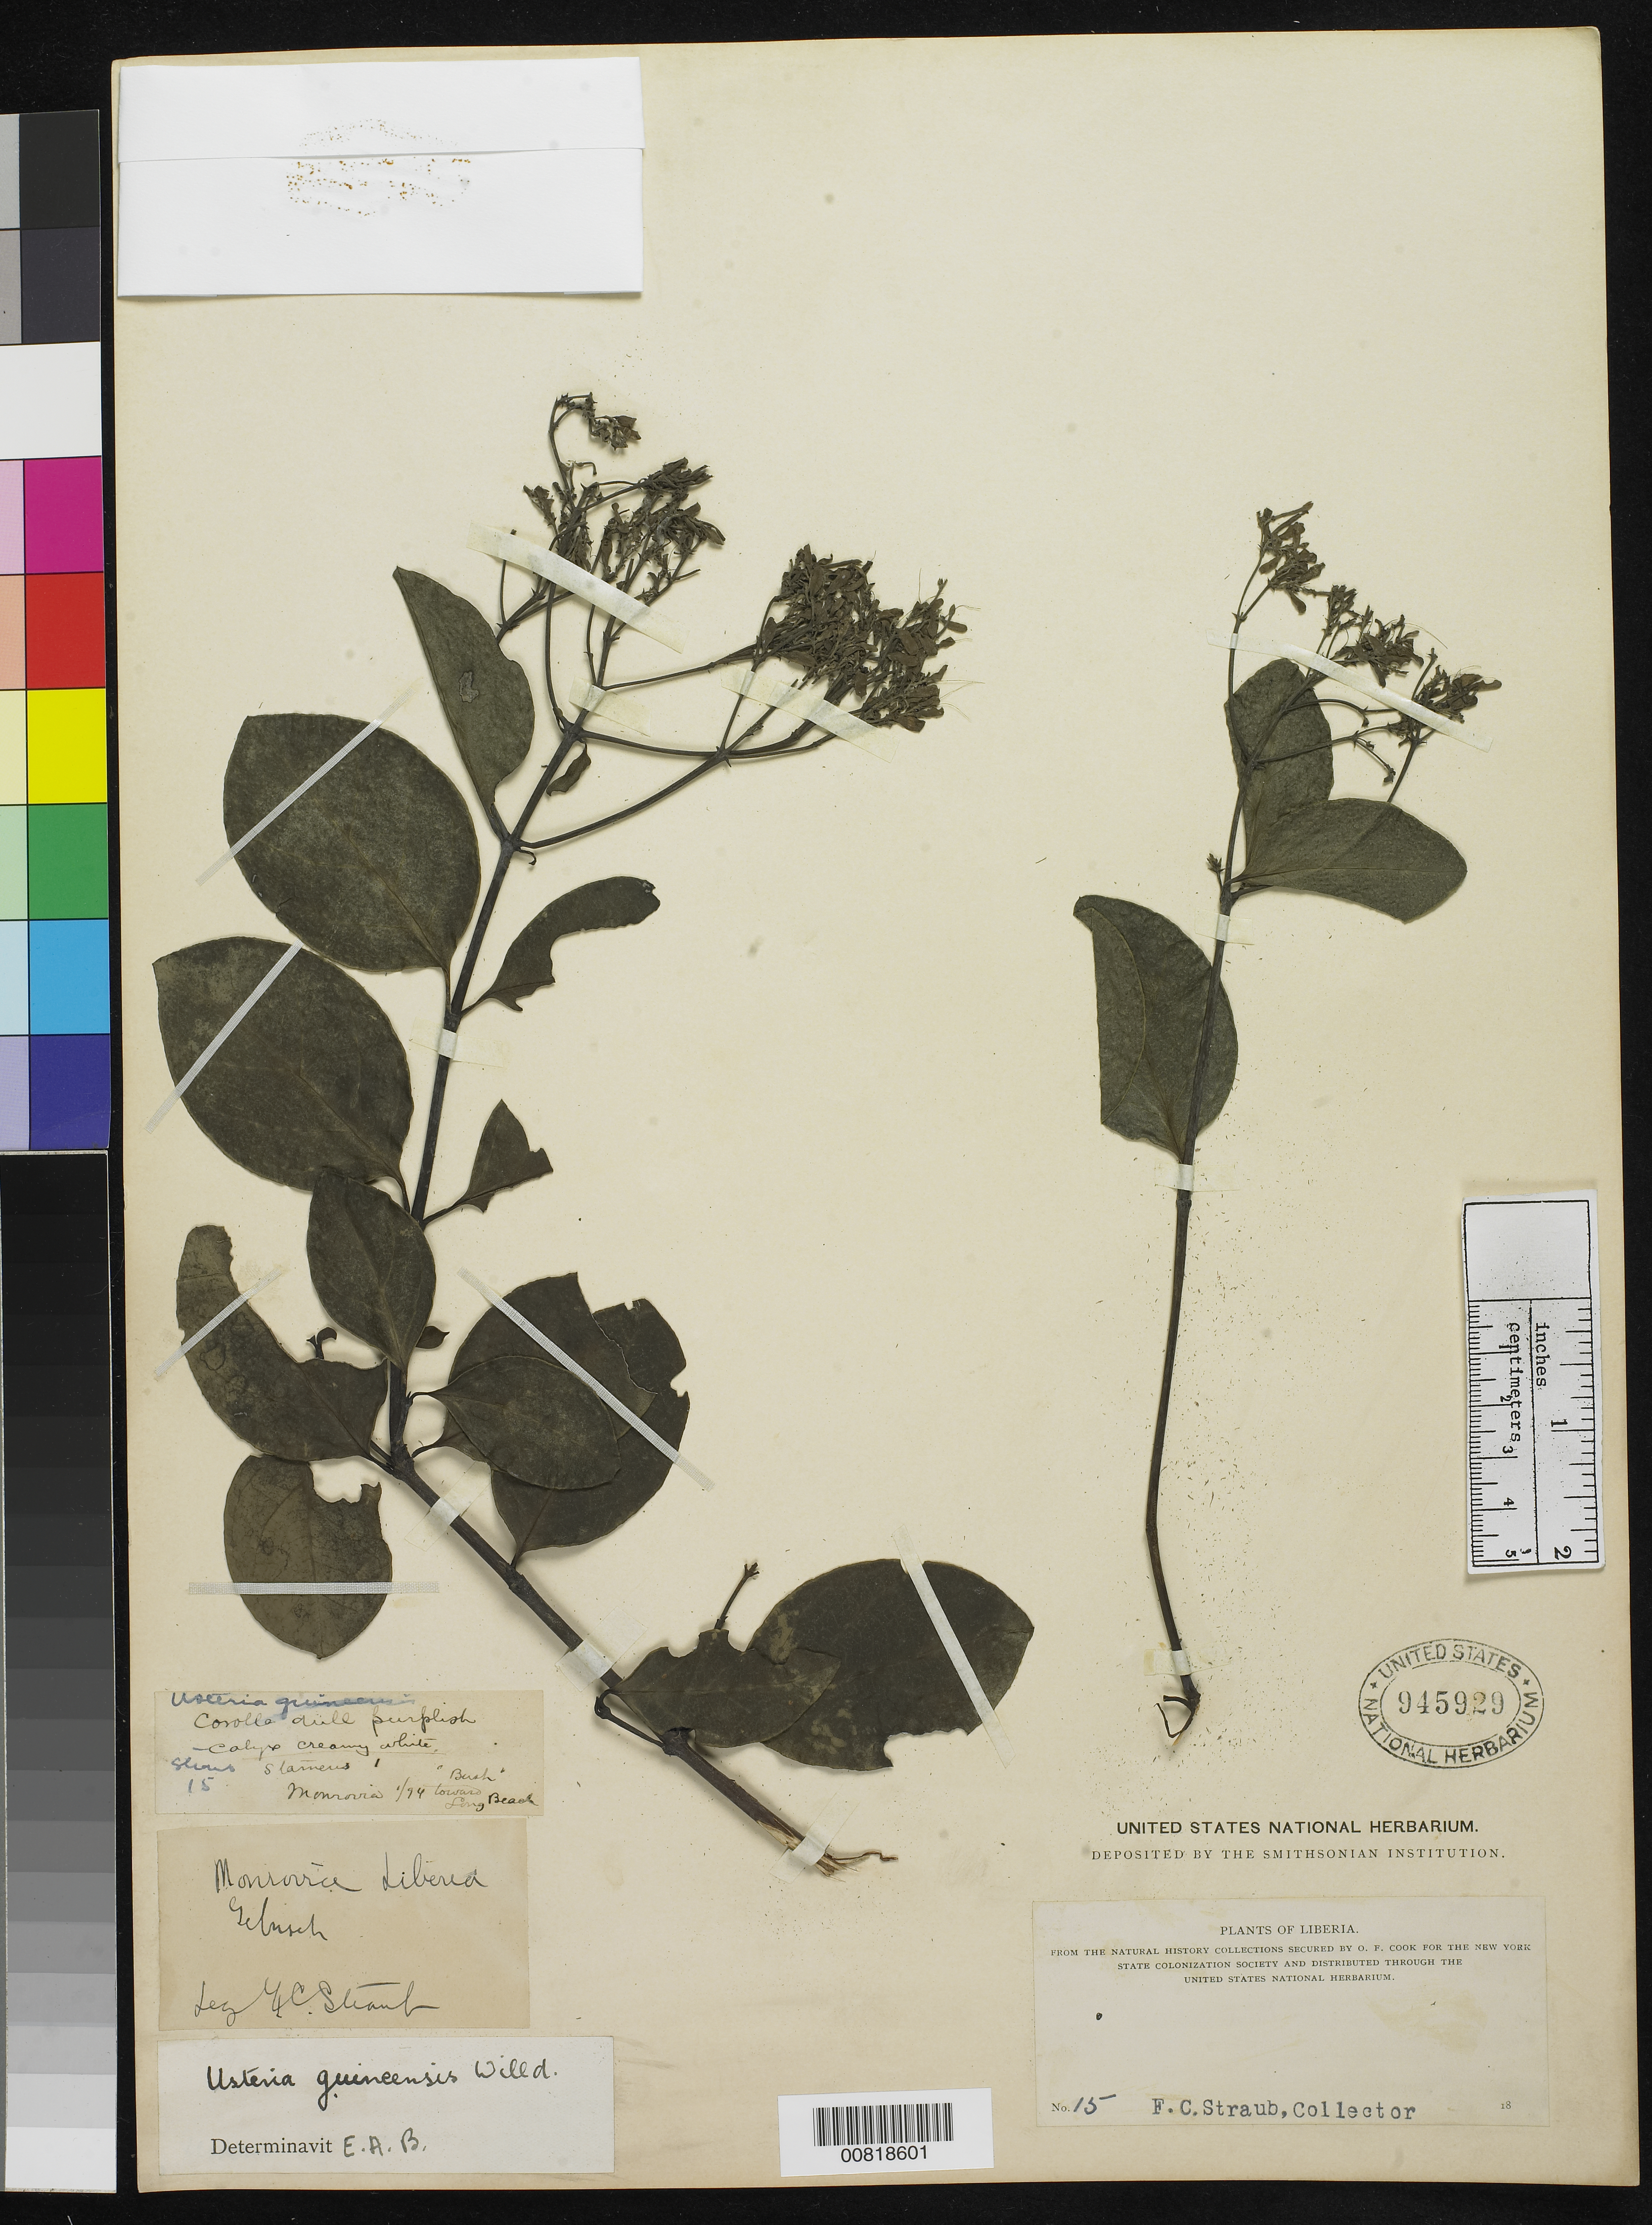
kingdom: Plantae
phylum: Tracheophyta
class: Magnoliopsida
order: Gentianales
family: Loganiaceae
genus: Usteria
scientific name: Usteria guineensis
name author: Willd.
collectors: F. Straub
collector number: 15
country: Liberia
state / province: Montserrado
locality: Monrovia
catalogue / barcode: US 945929